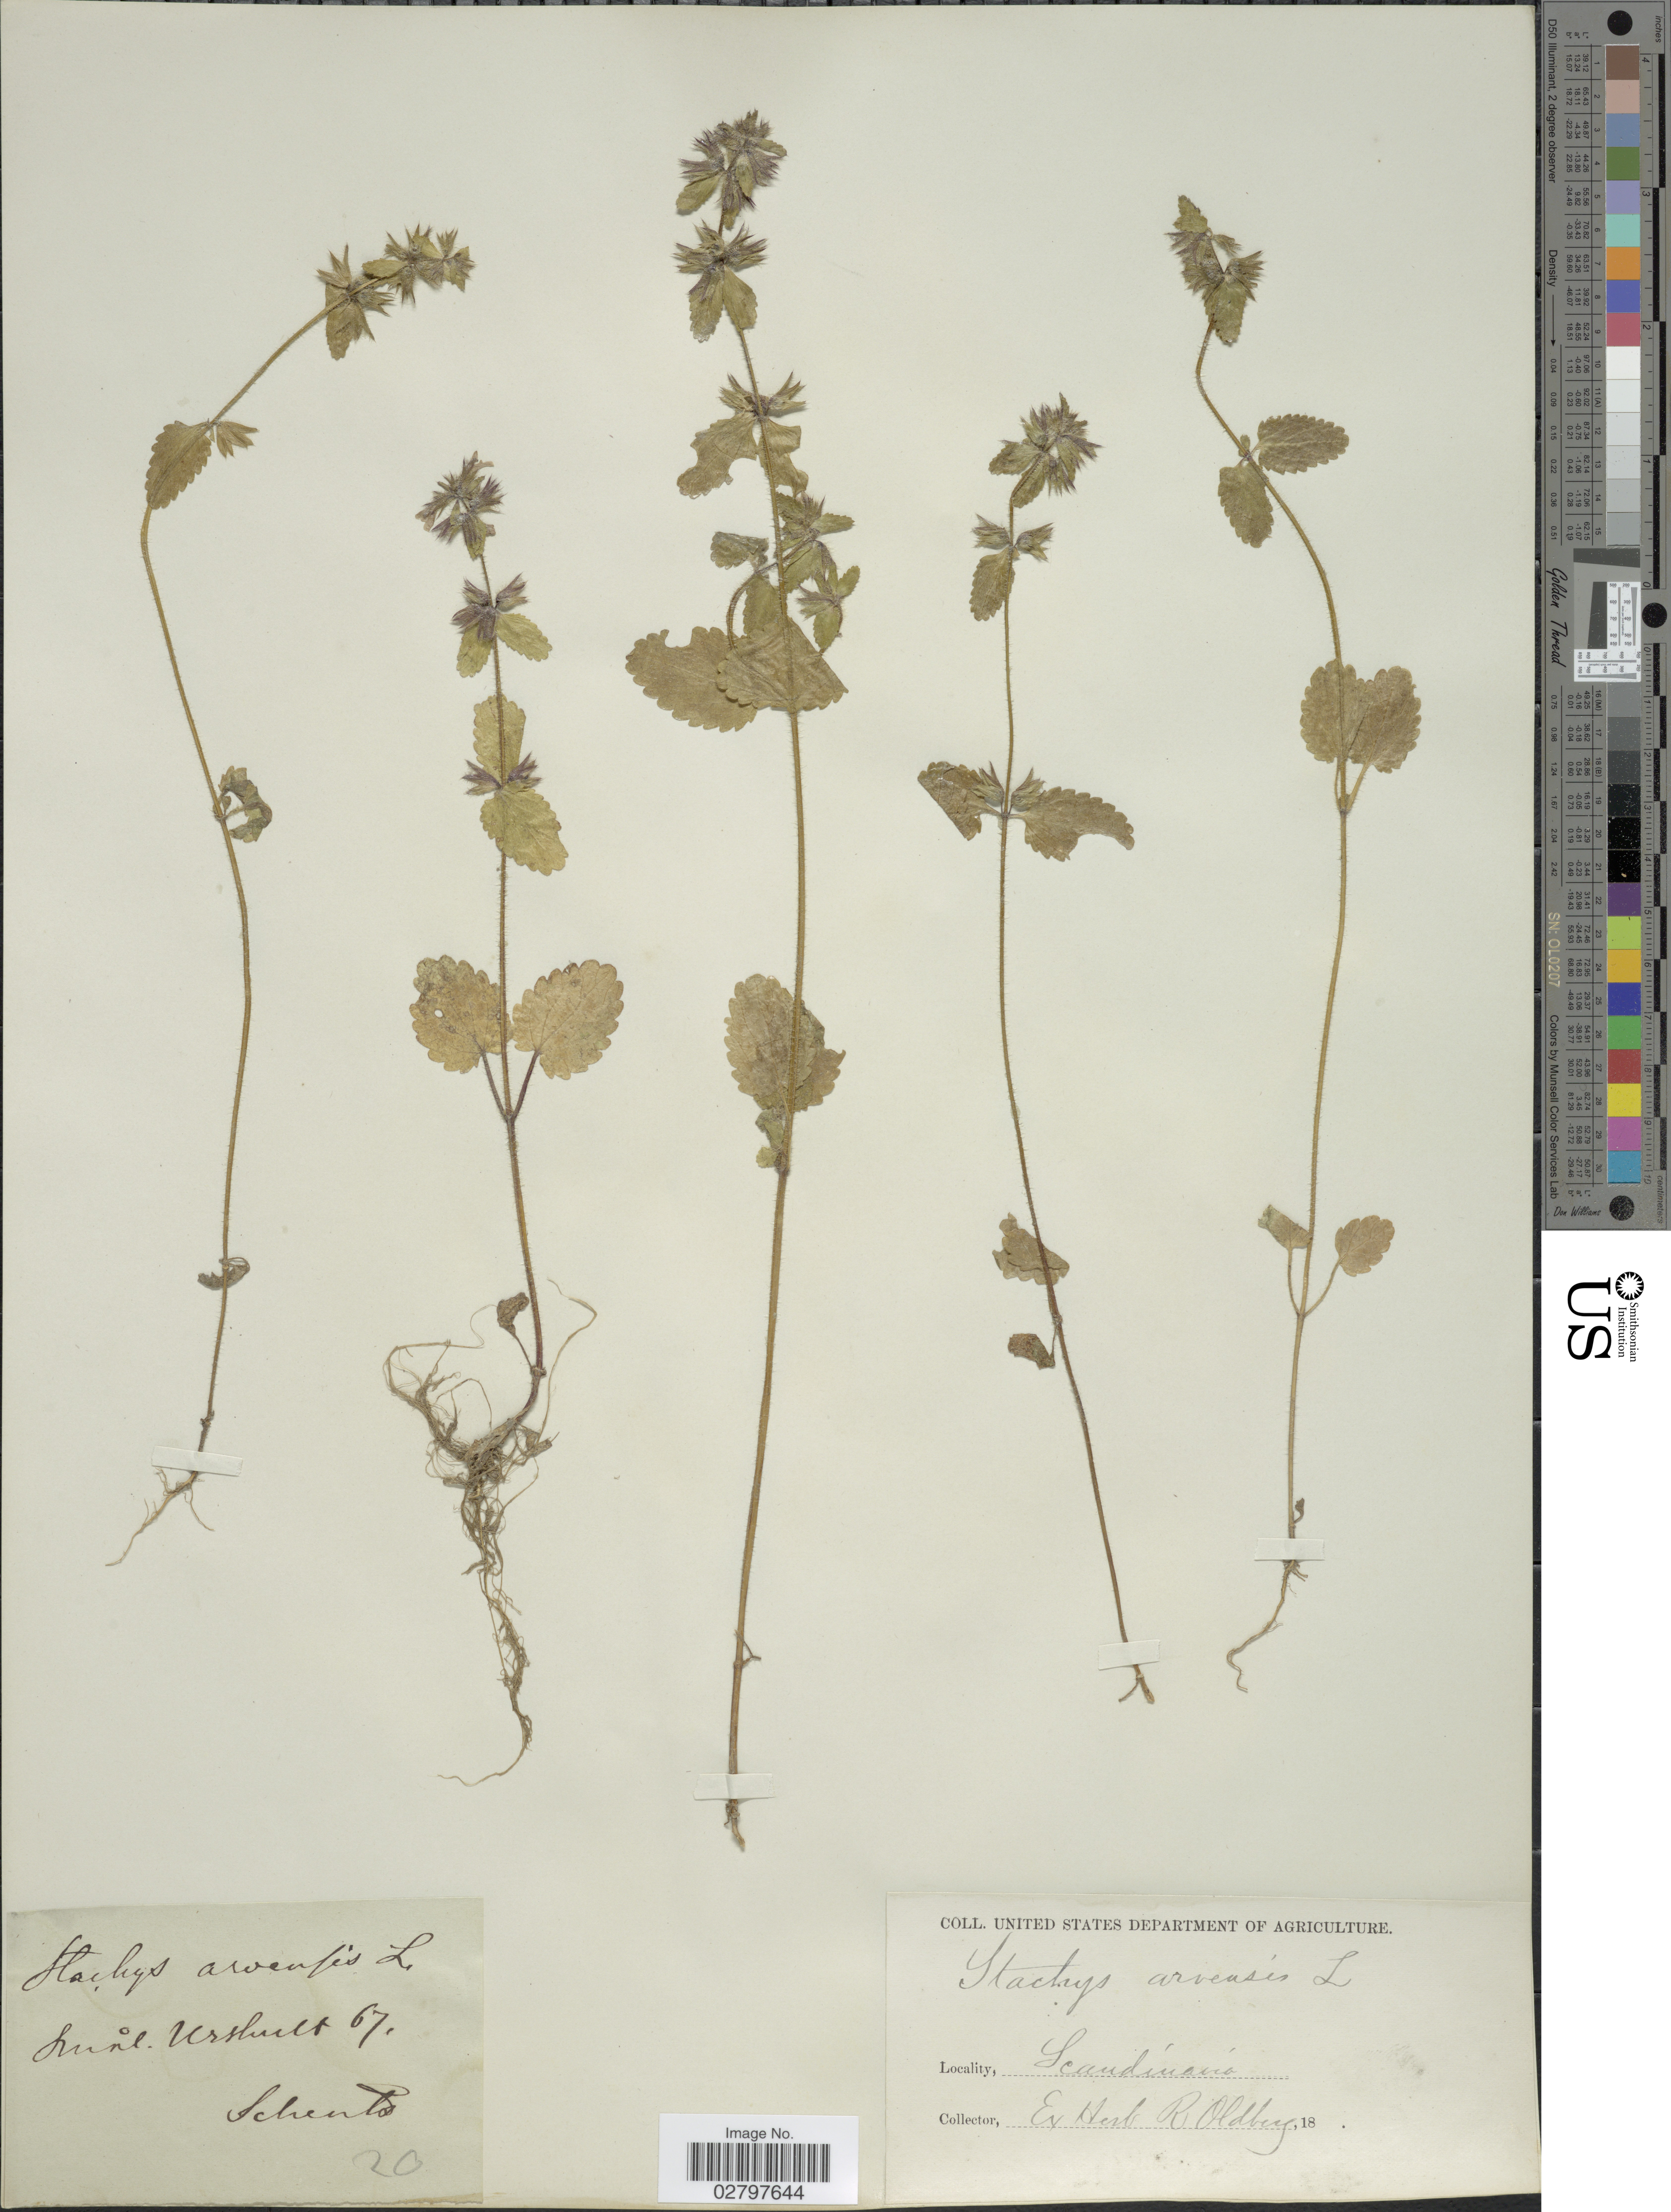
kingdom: Plantae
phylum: Tracheophyta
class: Magnoliopsida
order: Lamiales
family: Lamiaceae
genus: Stachys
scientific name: Stachys arvensis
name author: (L.) L.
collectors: Schenlo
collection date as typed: Transcribed d/m/y: //67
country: Sweden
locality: Scandinavia, Sunl. Urshult